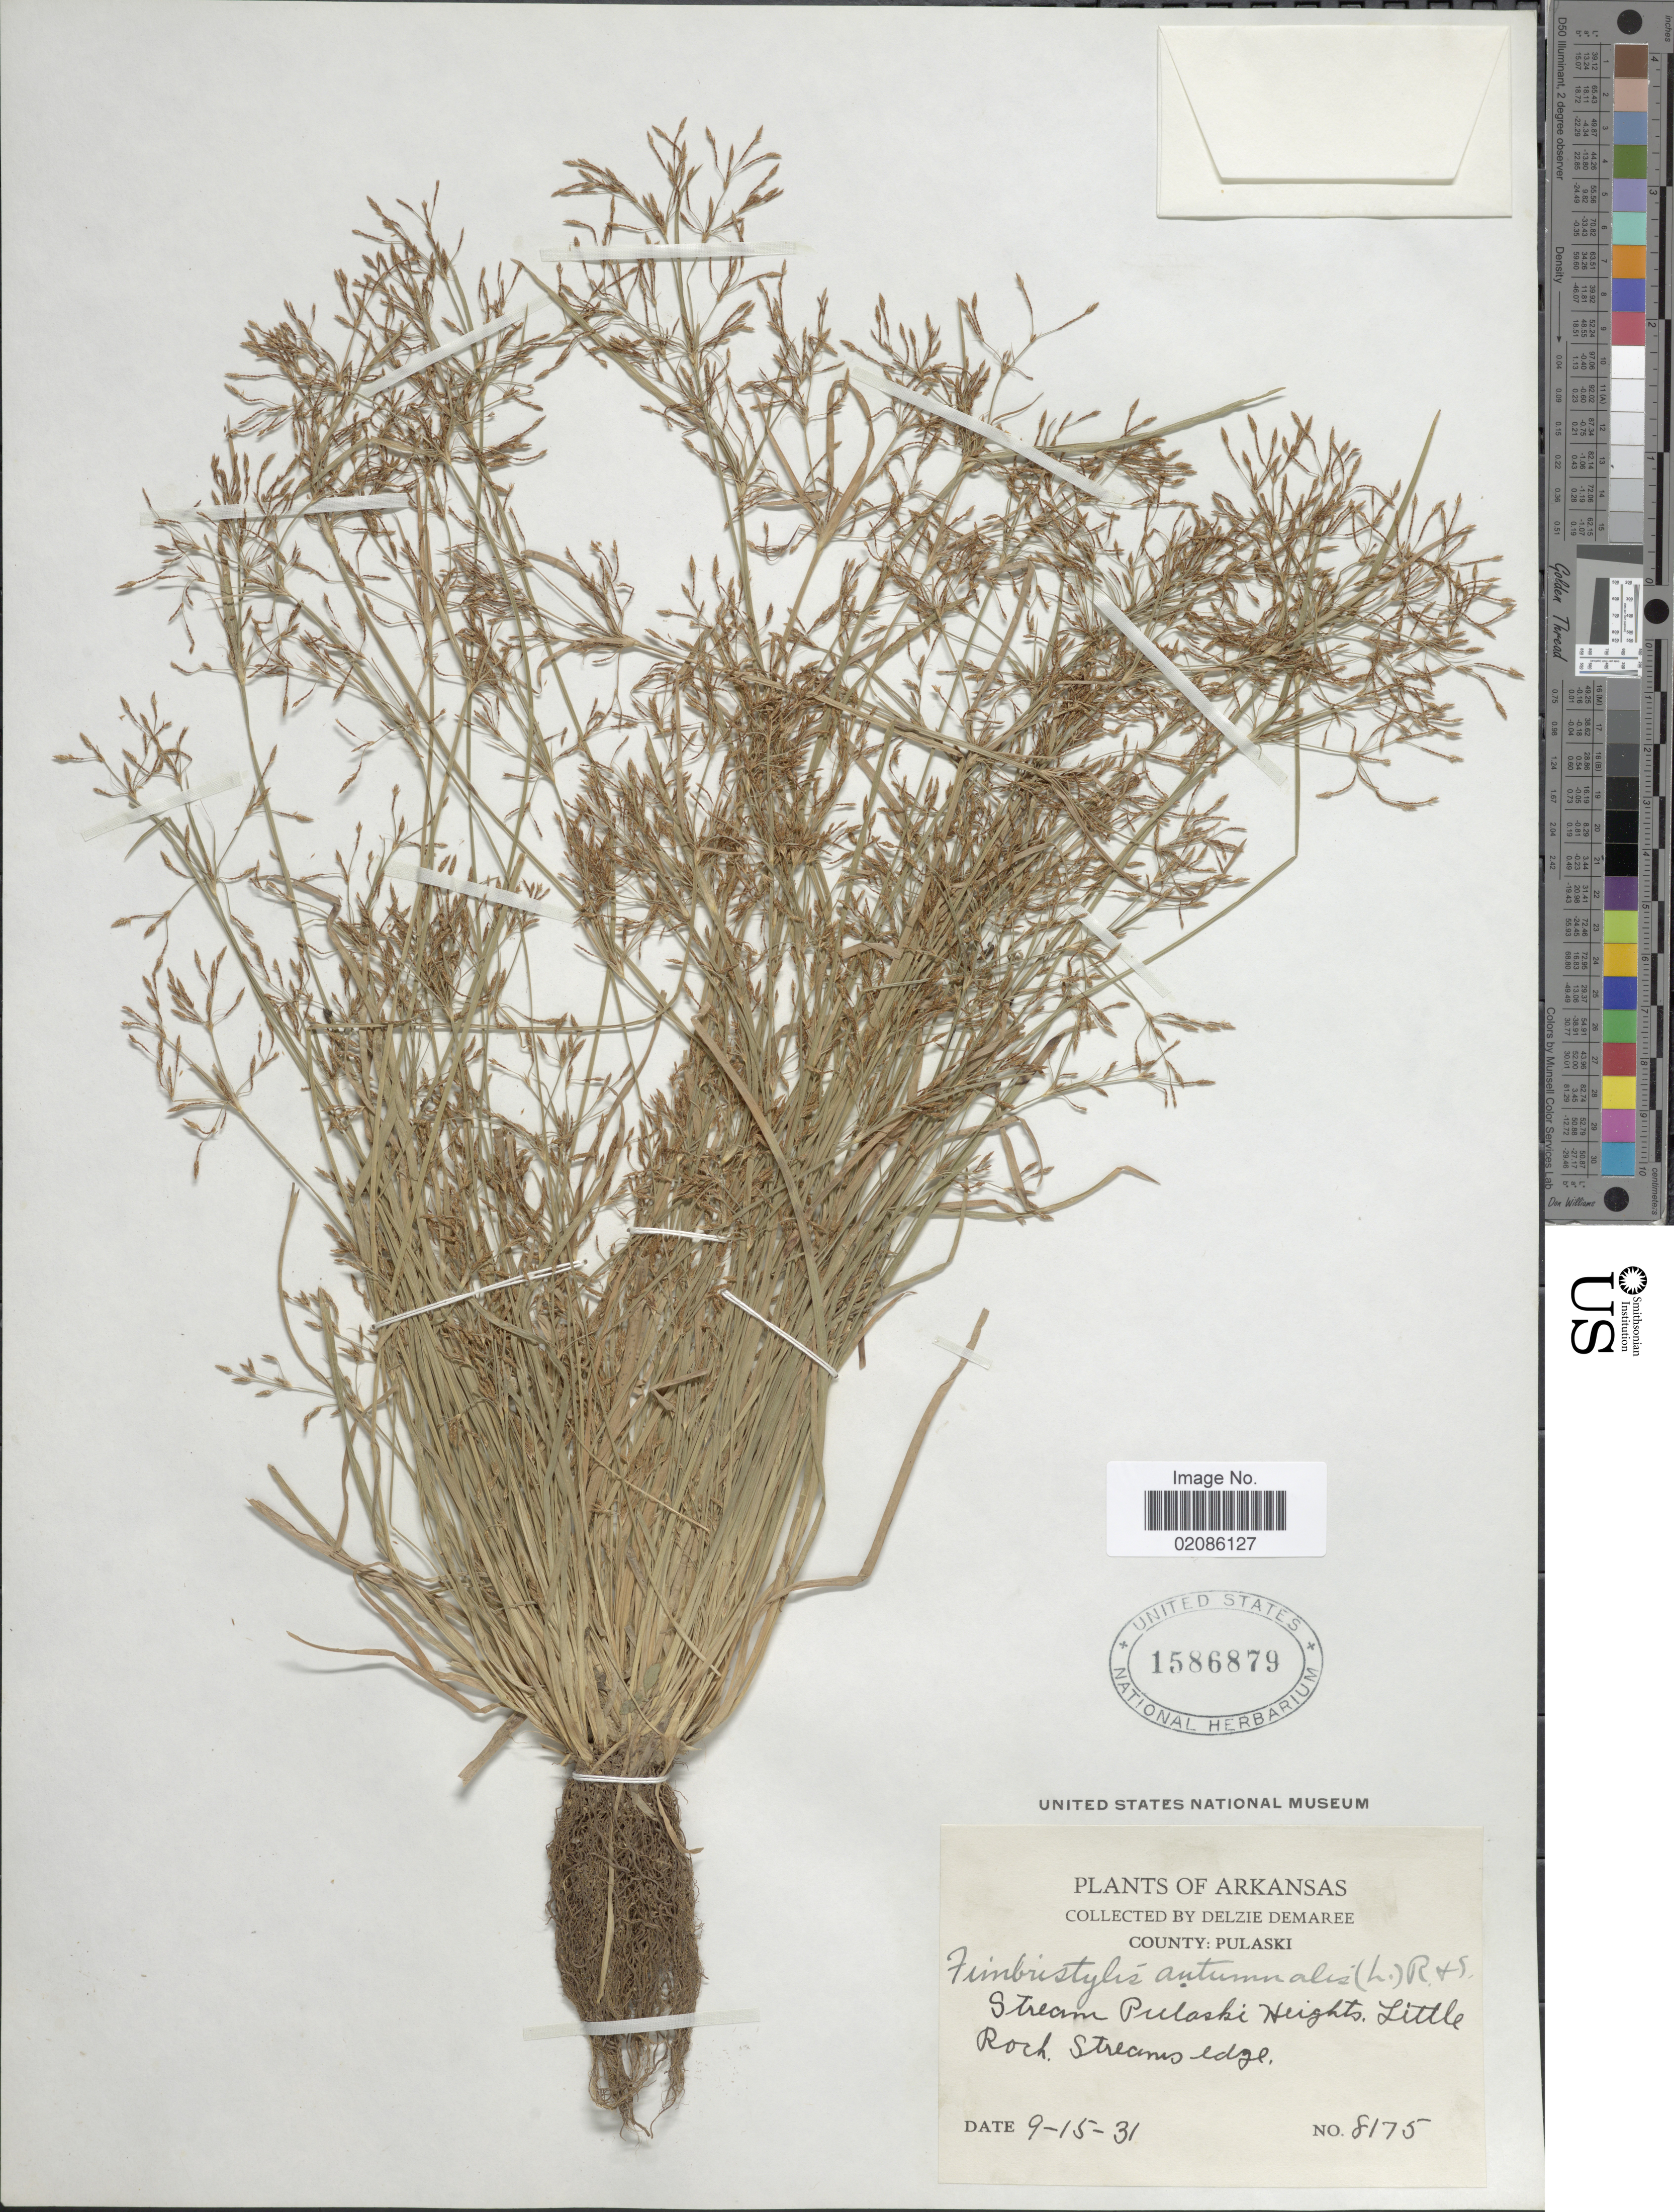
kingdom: Plantae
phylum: Tracheophyta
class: Liliopsida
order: Poales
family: Cyperaceae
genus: Fimbristylis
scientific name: Fimbristylis autumnalis (L.) Roem. & Schult.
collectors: D. Demaree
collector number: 8175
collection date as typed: Transcribed d/m/y: 15/9/31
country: United States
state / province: Arkansas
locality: County: Pulaski. Stream Pulaski Heights. Little Rock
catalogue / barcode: US 1586879